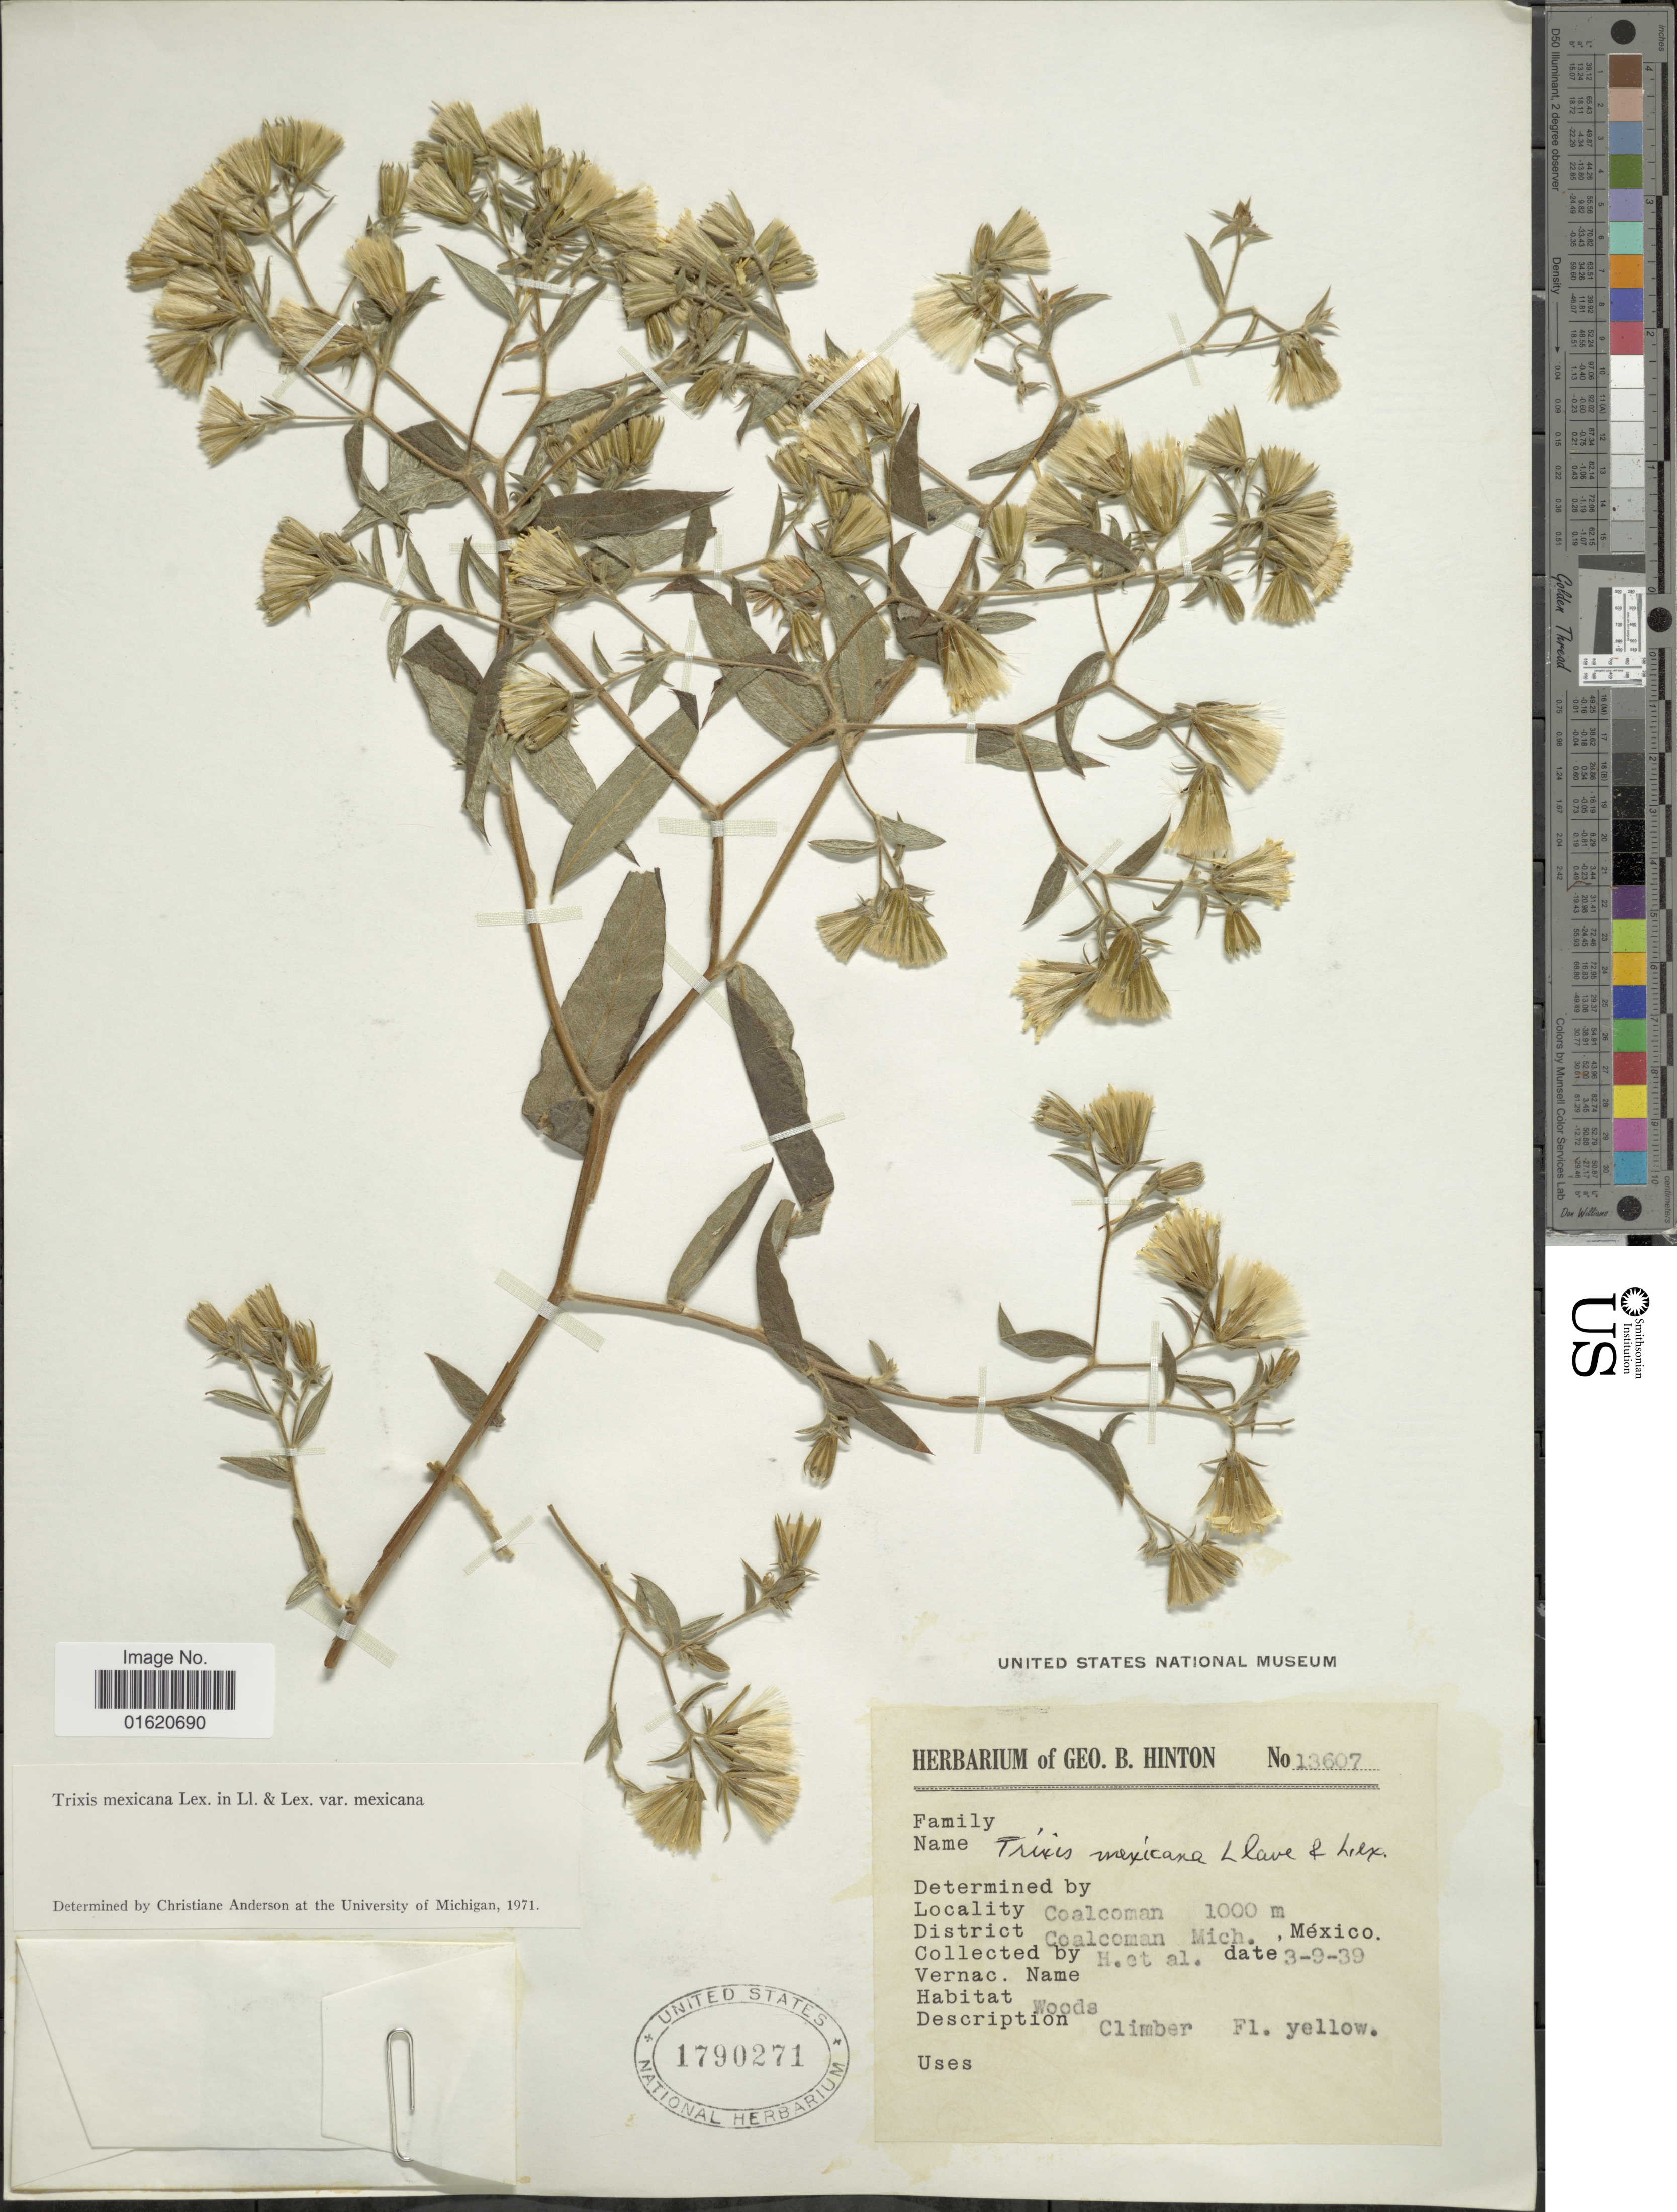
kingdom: Plantae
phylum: Tracheophyta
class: Magnoliopsida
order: Asterales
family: Asteraceae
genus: Trixis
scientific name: Trixis mexicana var. mexicana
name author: Lex.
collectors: G. B. Hinton & et al.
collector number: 13607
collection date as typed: Transcribed d/m/y: 3/9/39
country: Mexico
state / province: Michoacán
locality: Coalcoman, Dsitrict Coalcoman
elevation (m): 1000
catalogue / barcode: US 1790271